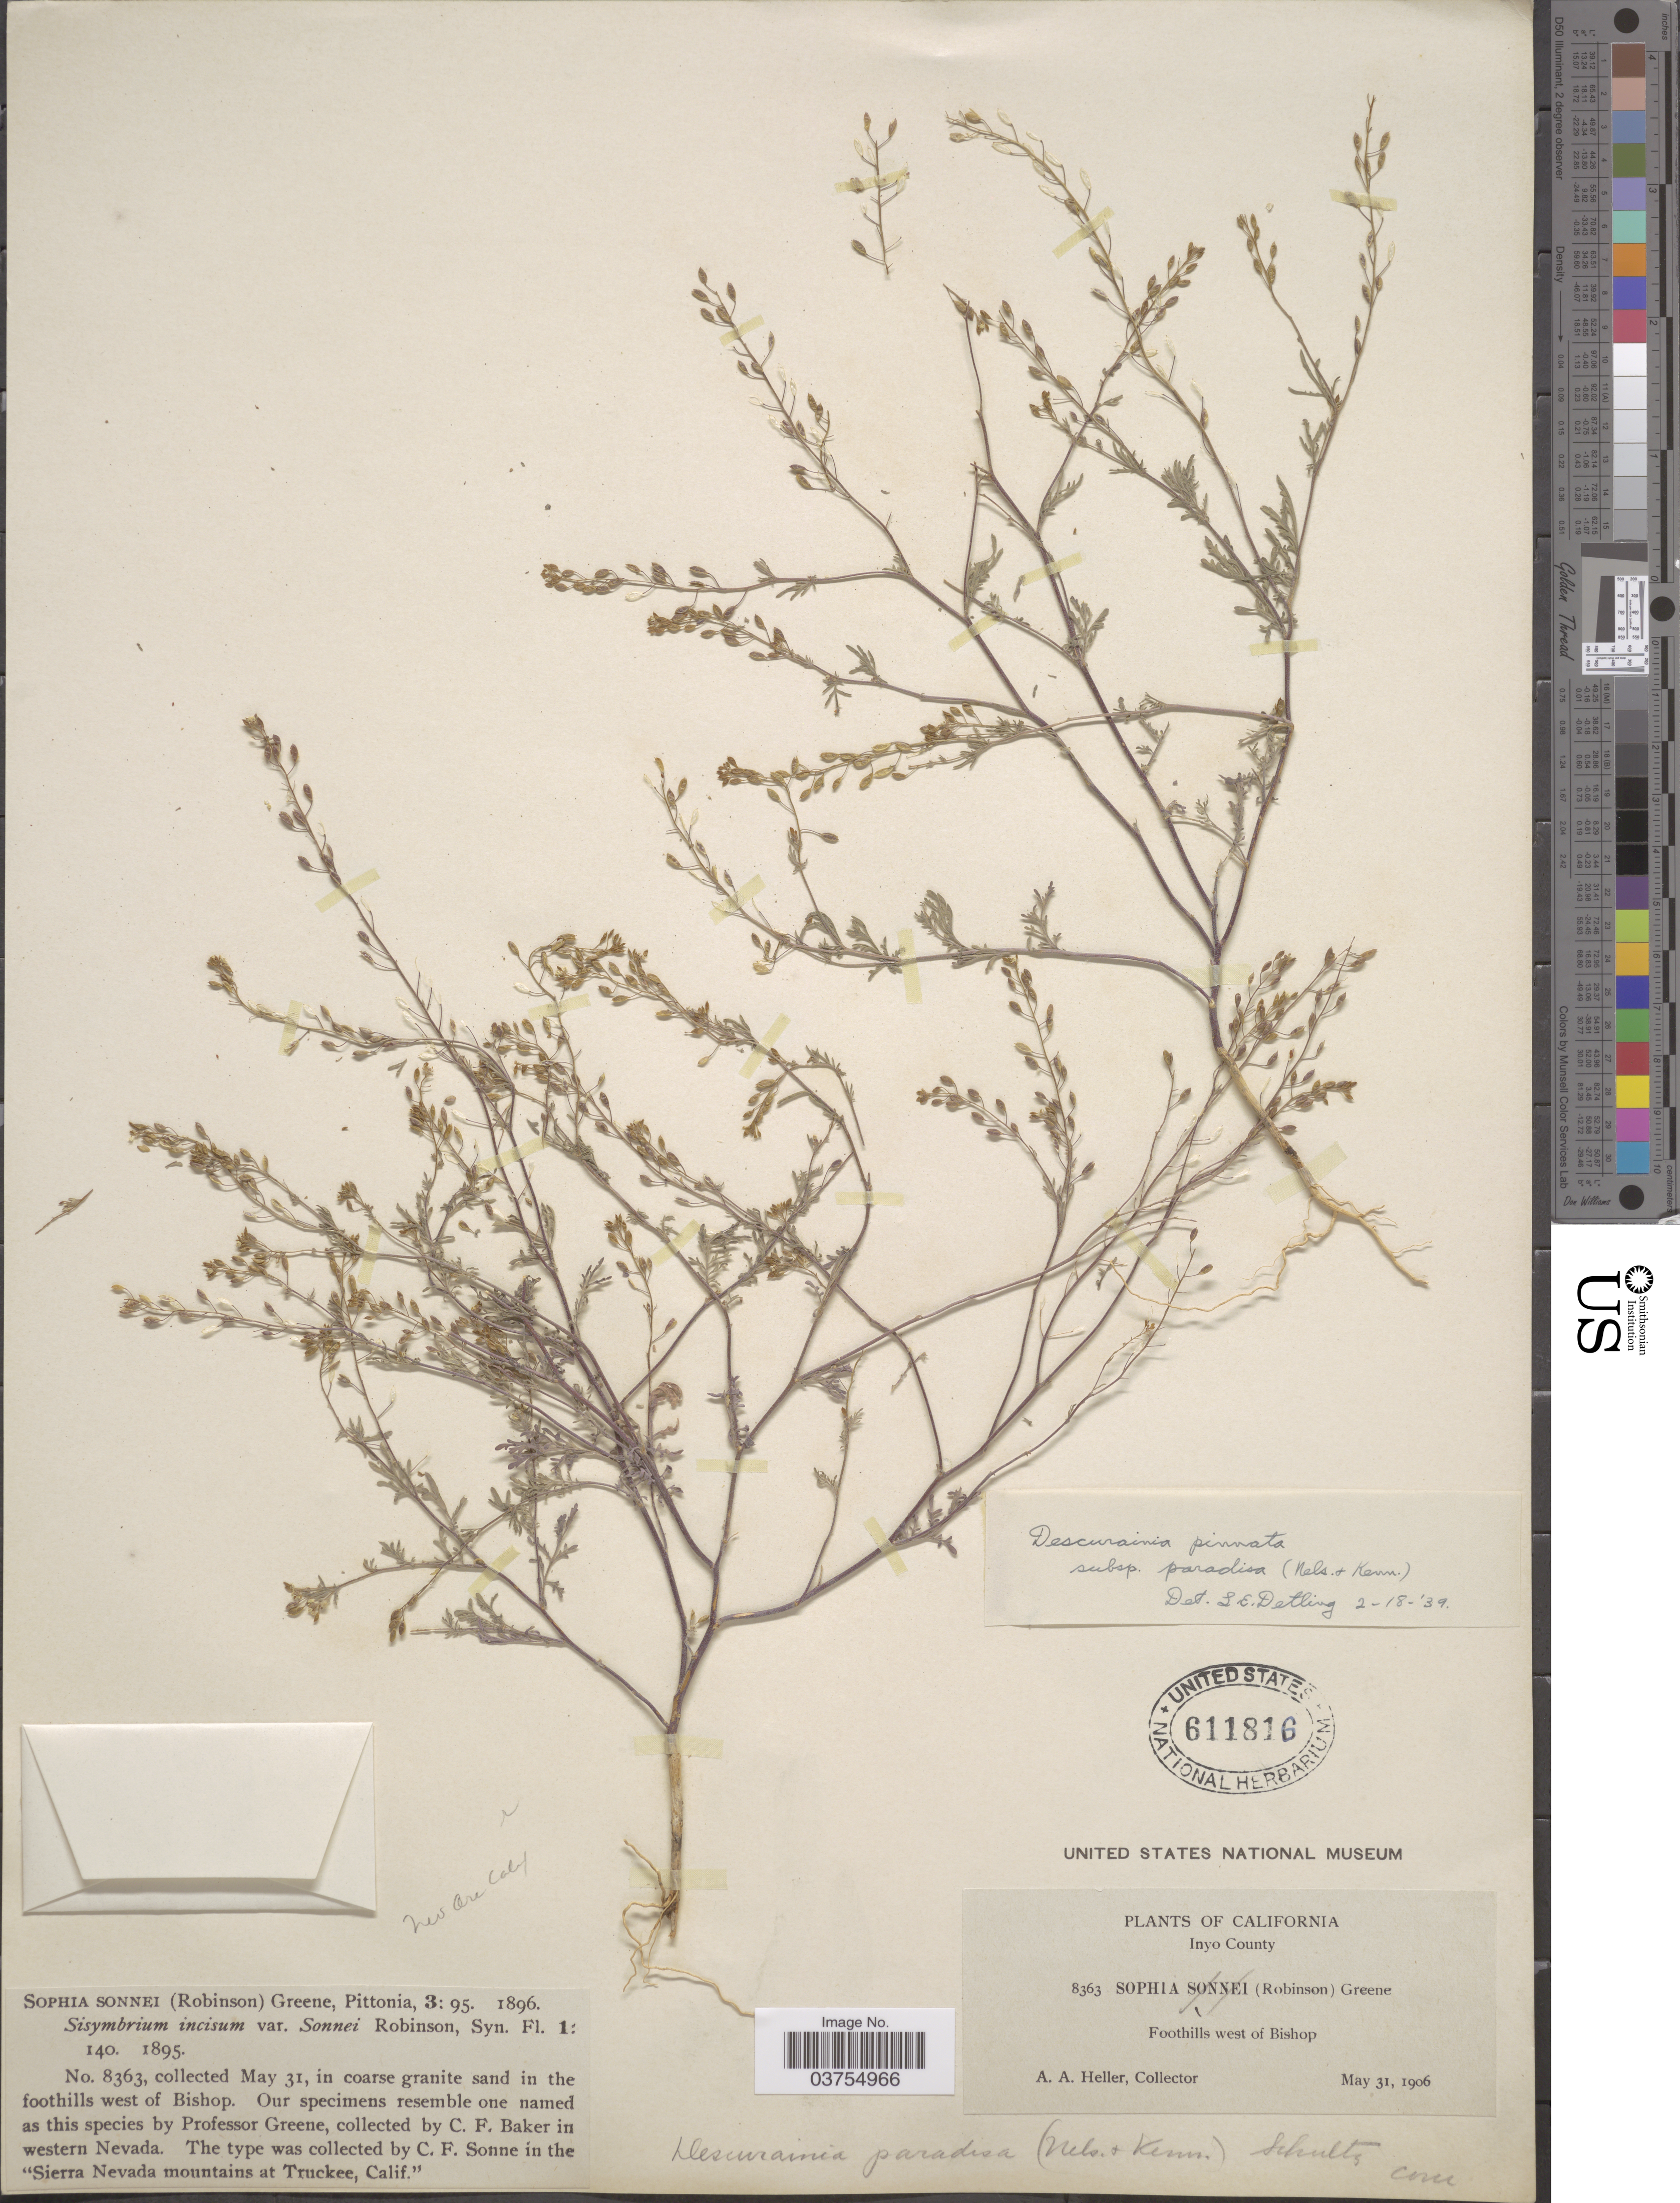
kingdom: Plantae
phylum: Tracheophyta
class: Magnoliopsida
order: Brassicales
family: Brassicaceae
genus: Descurainia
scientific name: Descurainia pinnata subsp. paradisa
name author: (A. Nelson & P.B. Kenn.) Detling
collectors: A. A. Heller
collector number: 8363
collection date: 1906-05-31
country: United States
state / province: California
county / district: Inyo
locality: Inyo County. Foothills west of Bishop.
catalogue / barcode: US 611816